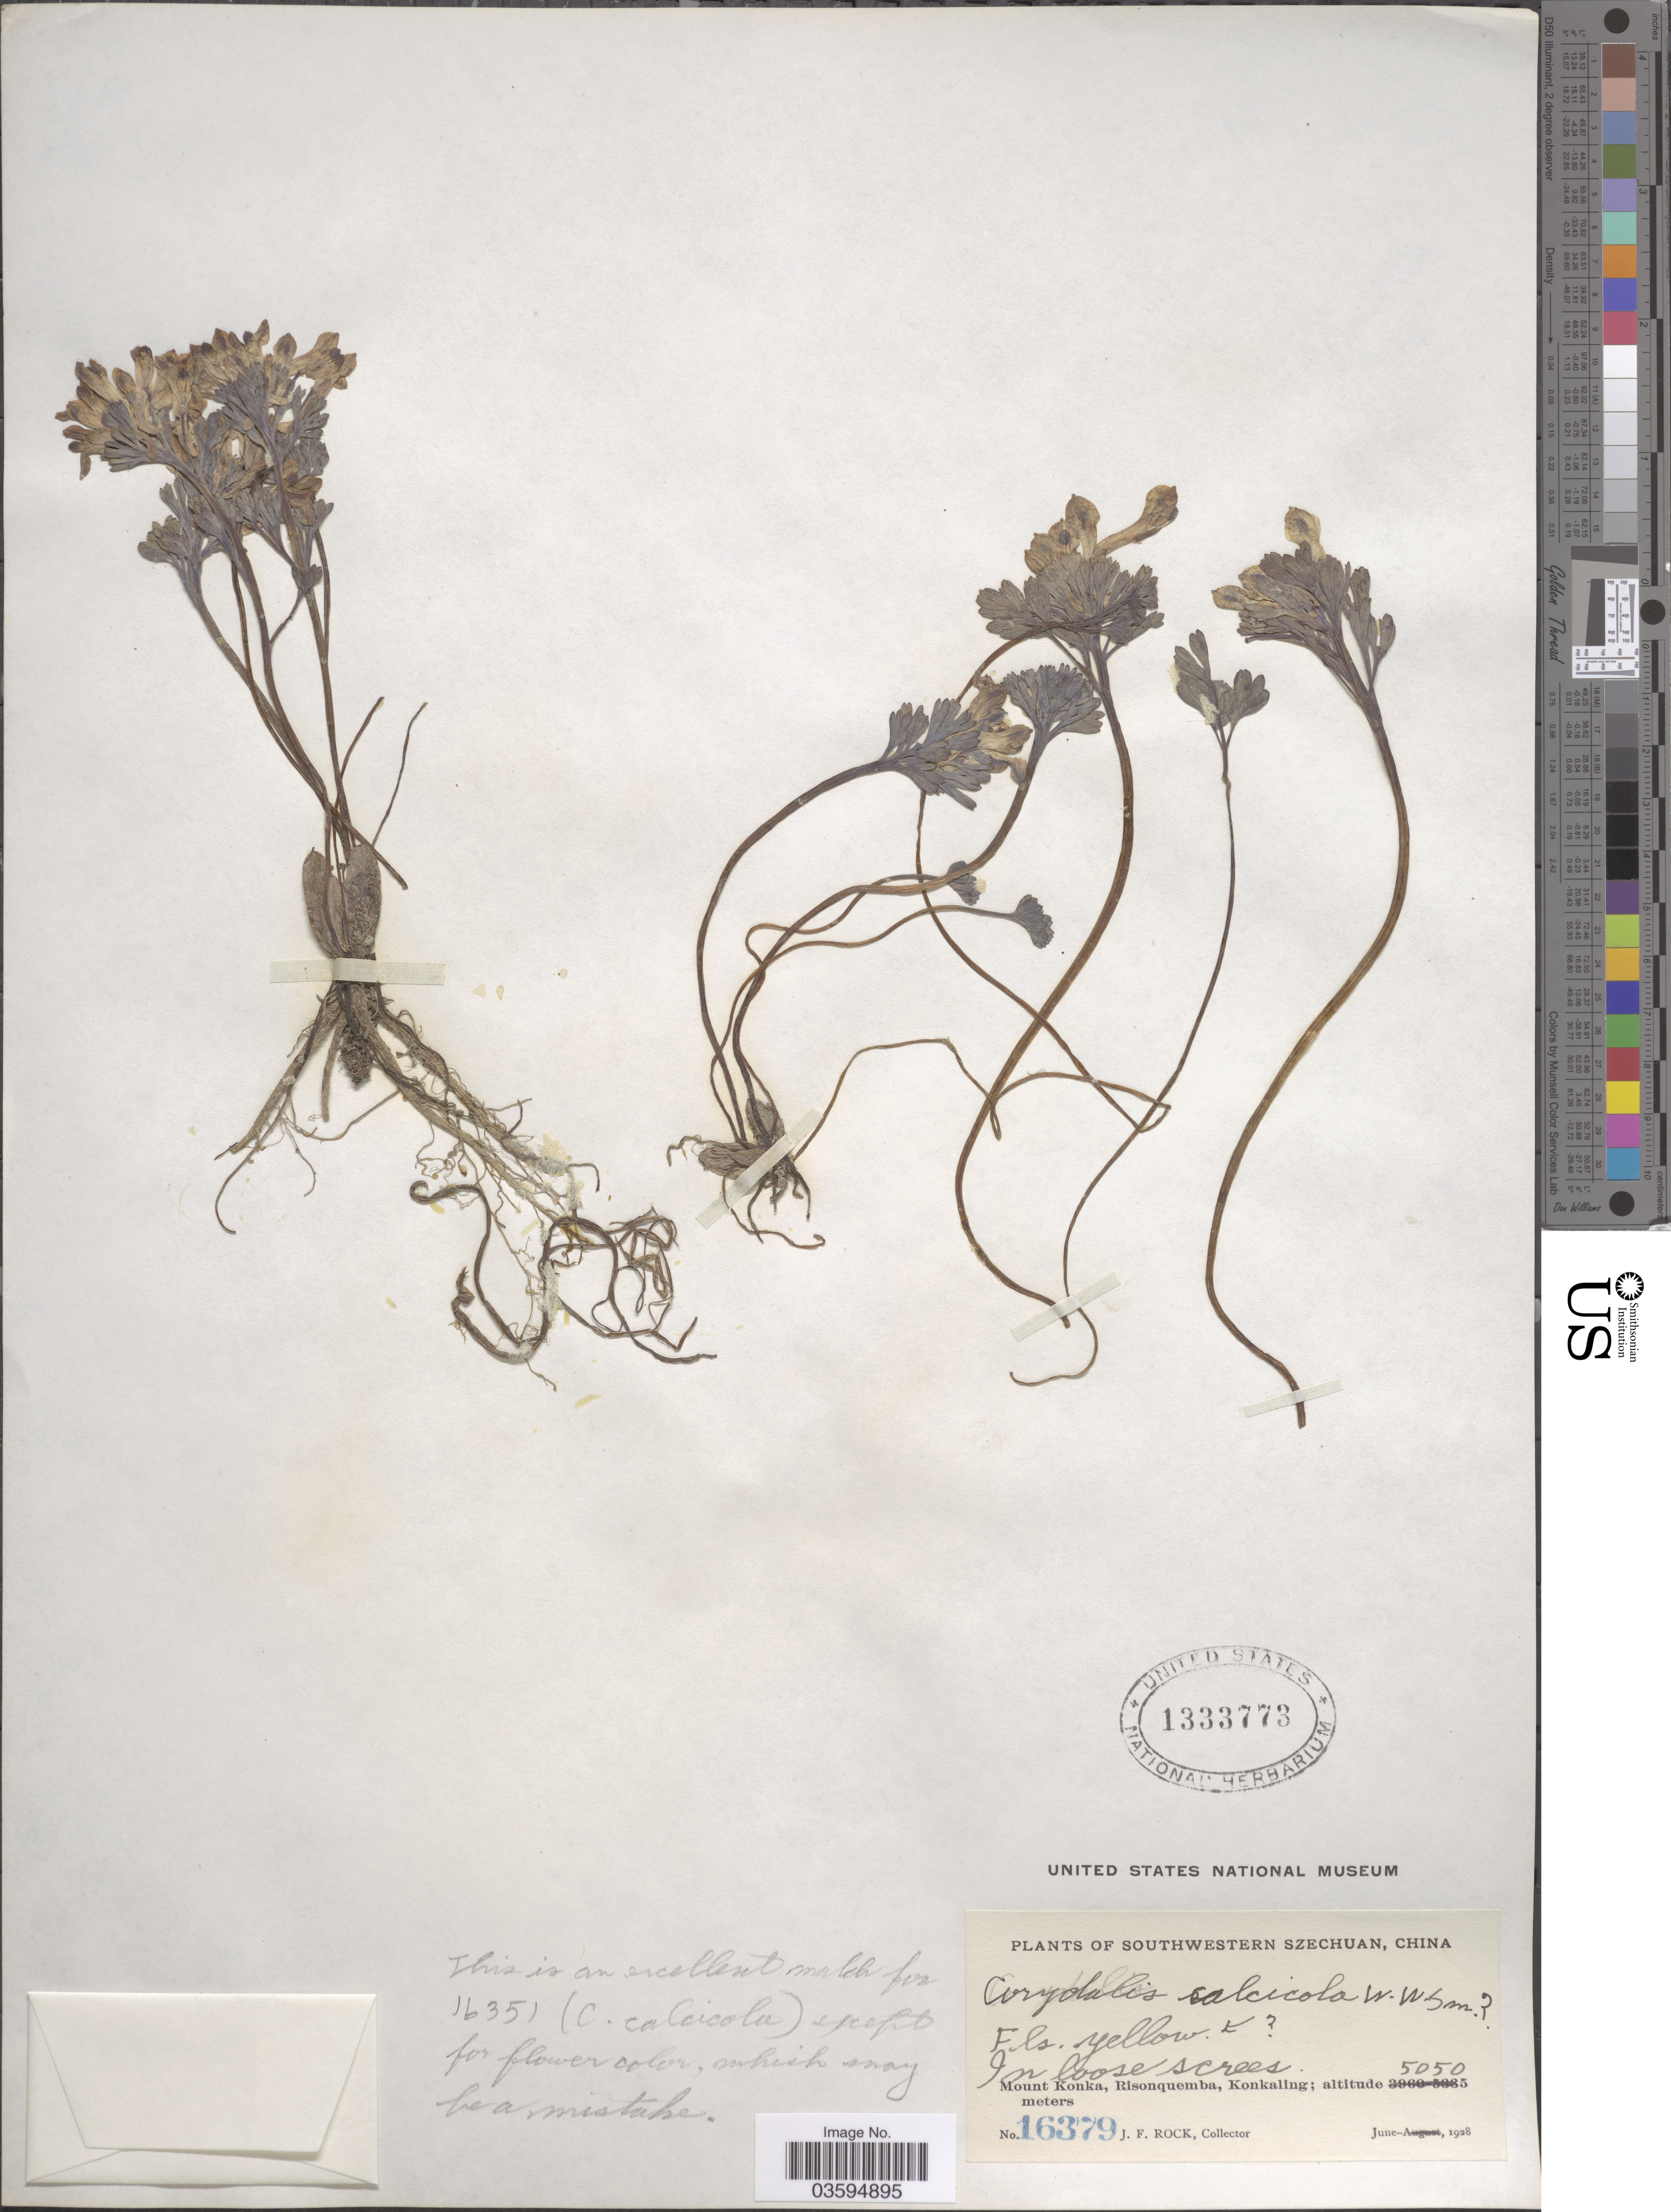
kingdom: Plantae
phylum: Tracheophyta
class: Magnoliopsida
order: Ranunculales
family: Papaveraceae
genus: Corydalis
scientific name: Corydalis adrienii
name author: Prain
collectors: J. Rock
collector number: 16379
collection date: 1928-06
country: China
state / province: Sichuan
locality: Southwestern Szechuan. Mount Konka, Risonquemba, Konkaling.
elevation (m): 5050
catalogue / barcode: US 1333773